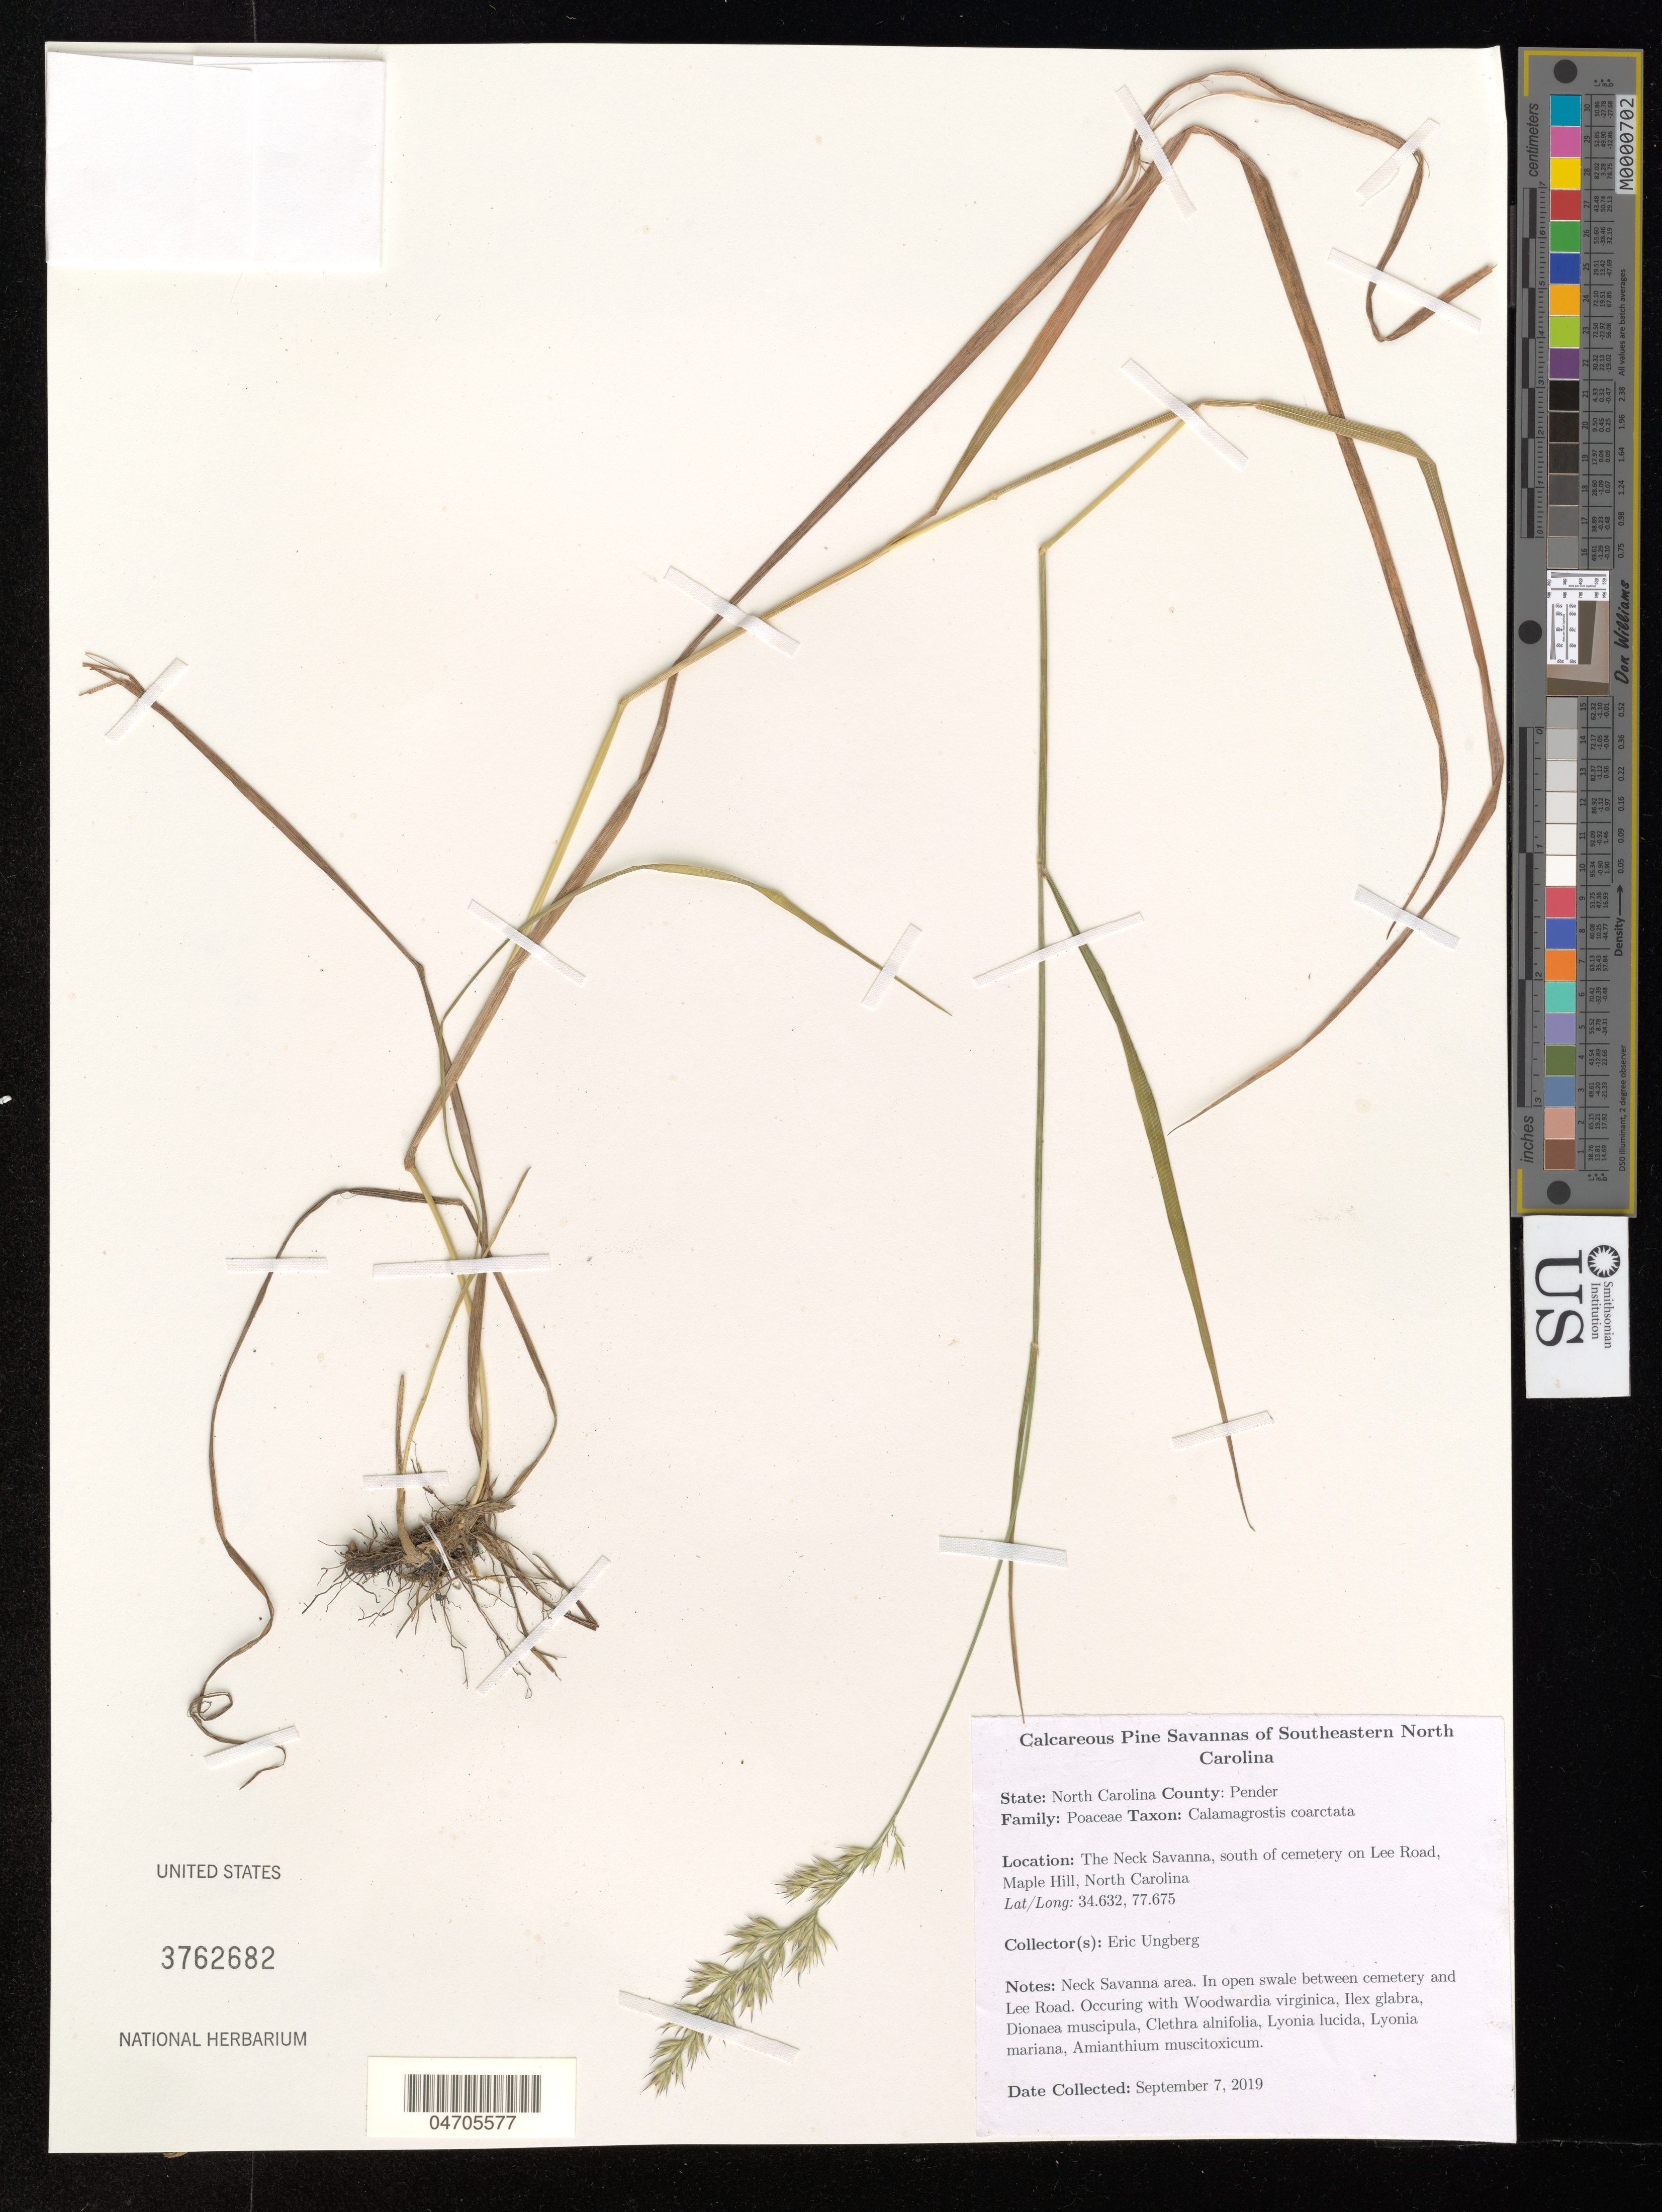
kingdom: Plantae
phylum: Tracheophyta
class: Liliopsida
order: Poales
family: Poaceae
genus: Calamagrostis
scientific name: Calamagrostis coarctata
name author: (Torr.) Eaton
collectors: E. Ungberg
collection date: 2019-09-07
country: United States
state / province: North Carolina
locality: Calcareous Pine Savanna of Southeastern North Carolina. County: Pender. The Neck Savanna, south of cemetery on Lee Road, Maple Hill. Neck Savanna area. In open swale between cemetery and Lee Road.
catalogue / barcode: US 3762682